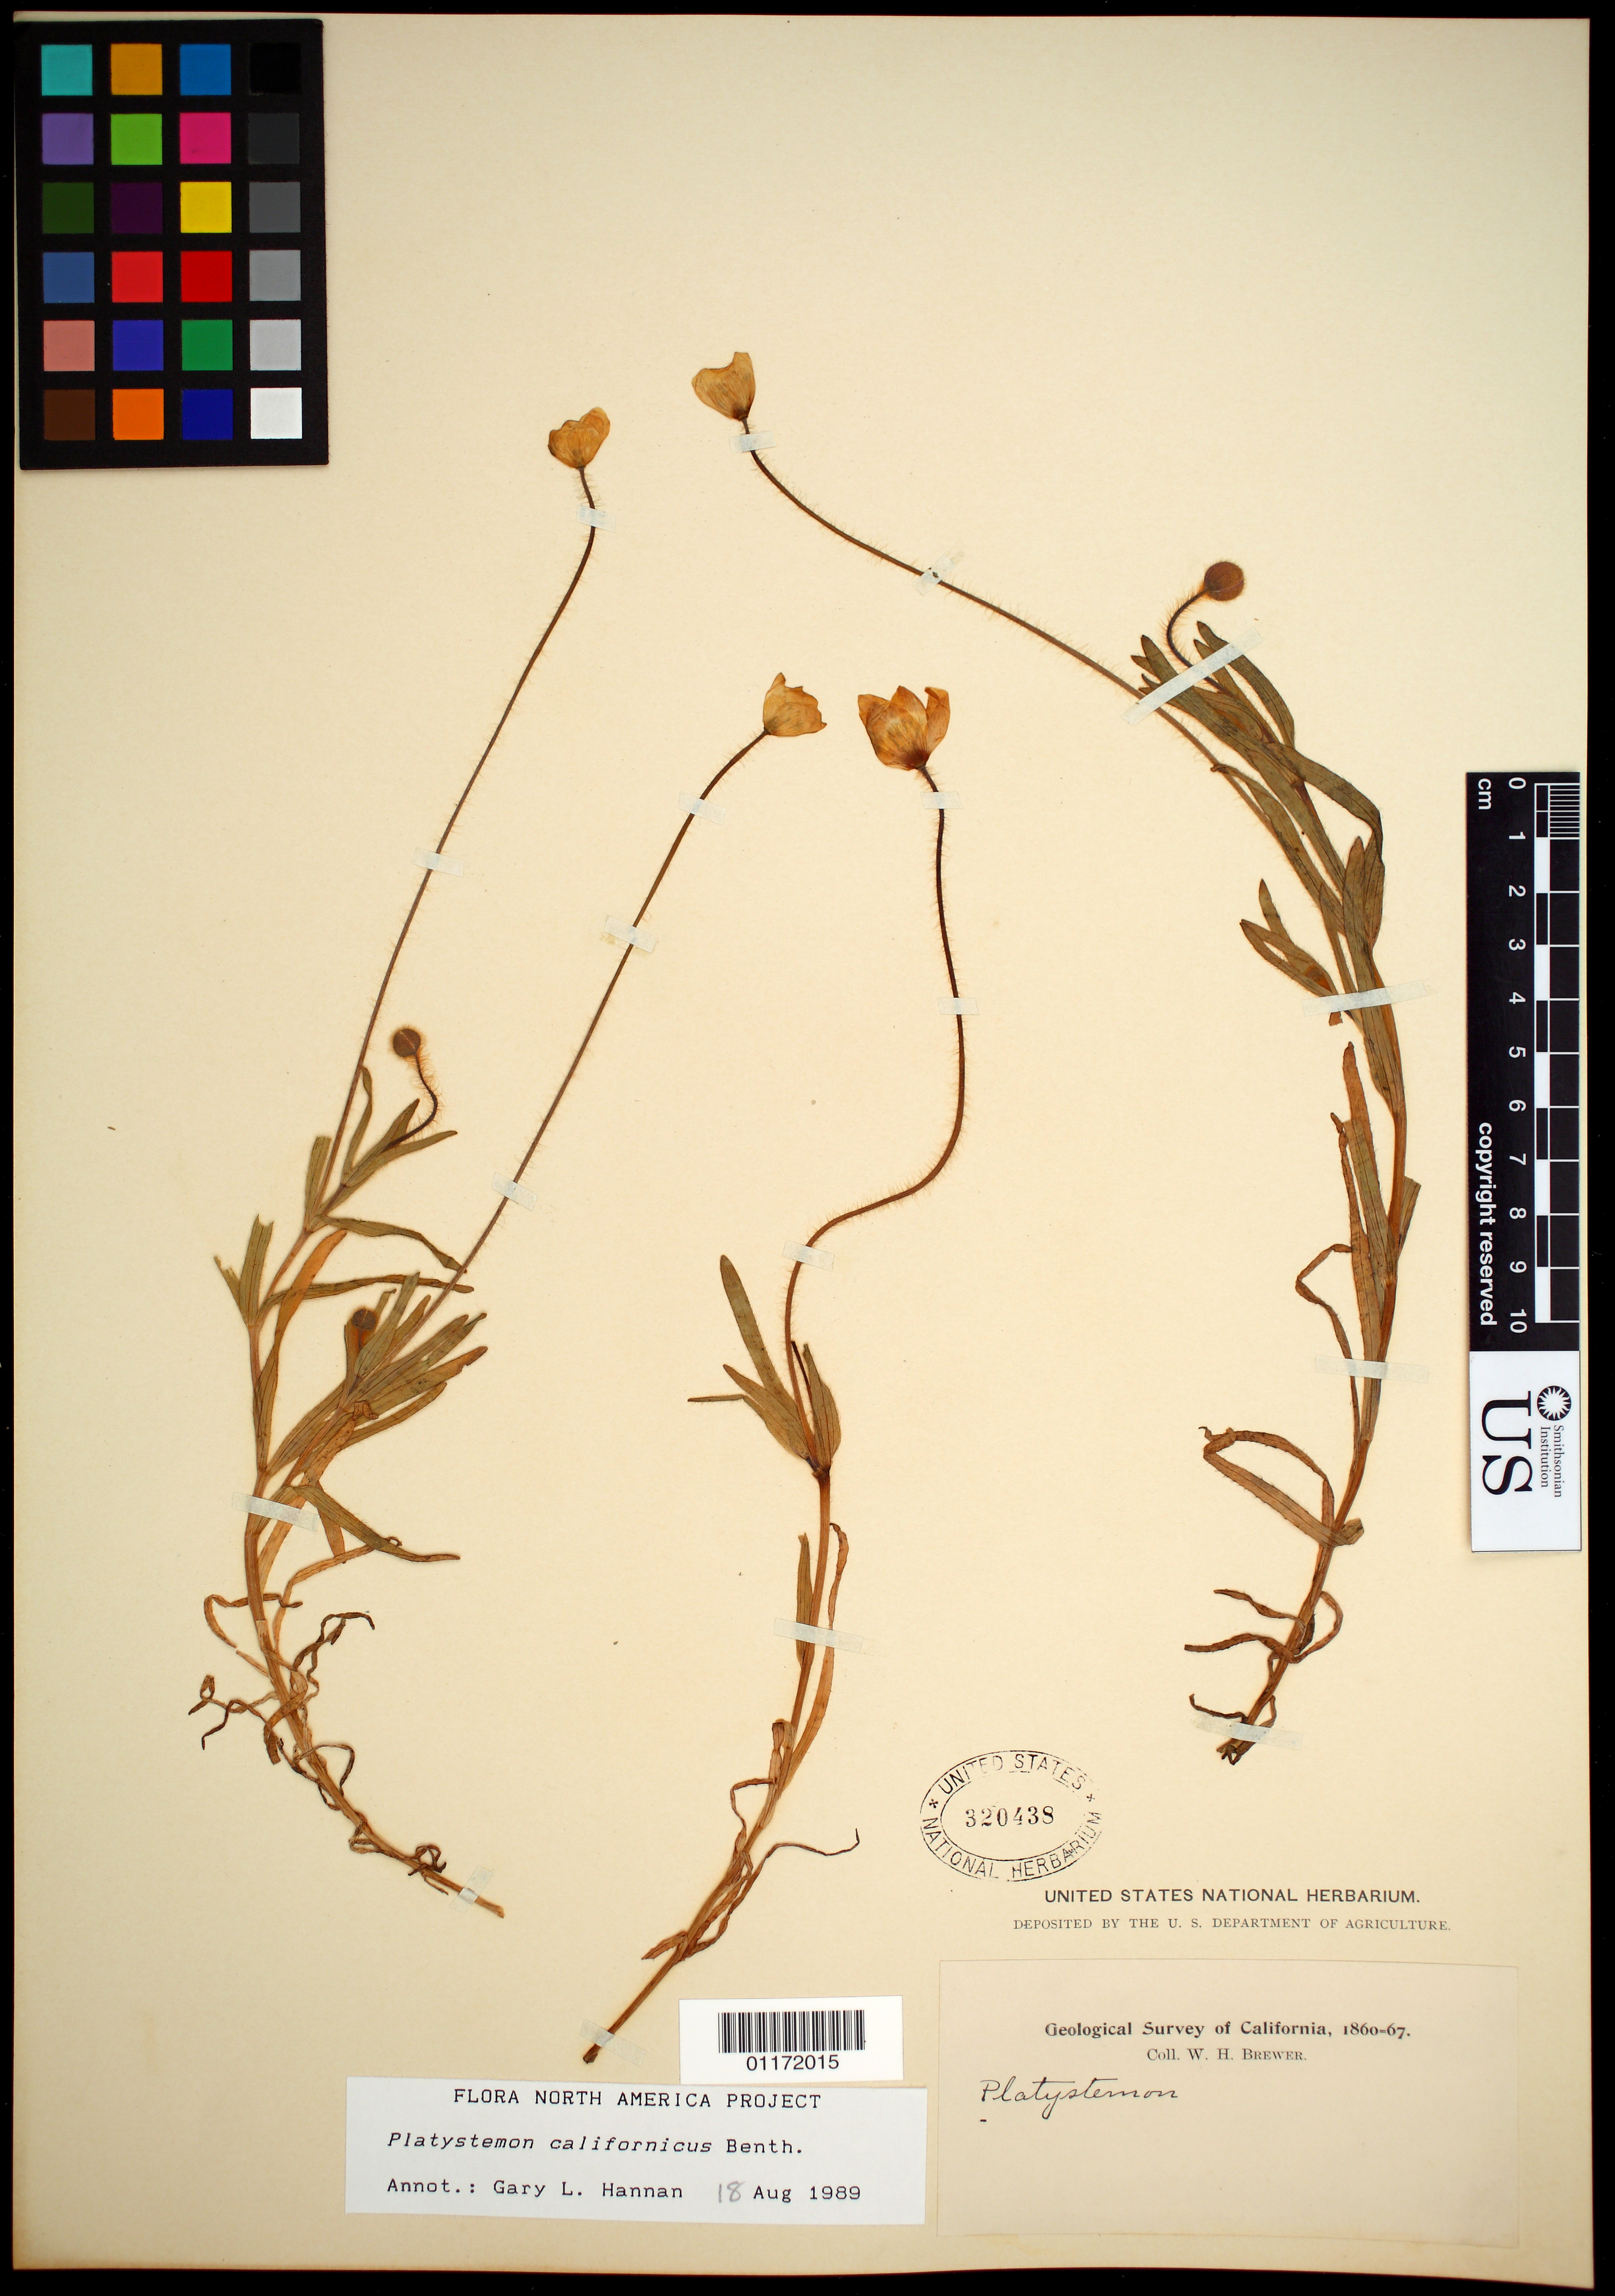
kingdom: Plantae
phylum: Tracheophyta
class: Magnoliopsida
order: Ranunculales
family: Papaveraceae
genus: Platystemon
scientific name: Platystemon californicus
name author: Benth.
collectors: W. H. Brewer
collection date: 1860/1867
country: United States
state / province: California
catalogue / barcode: US 320438